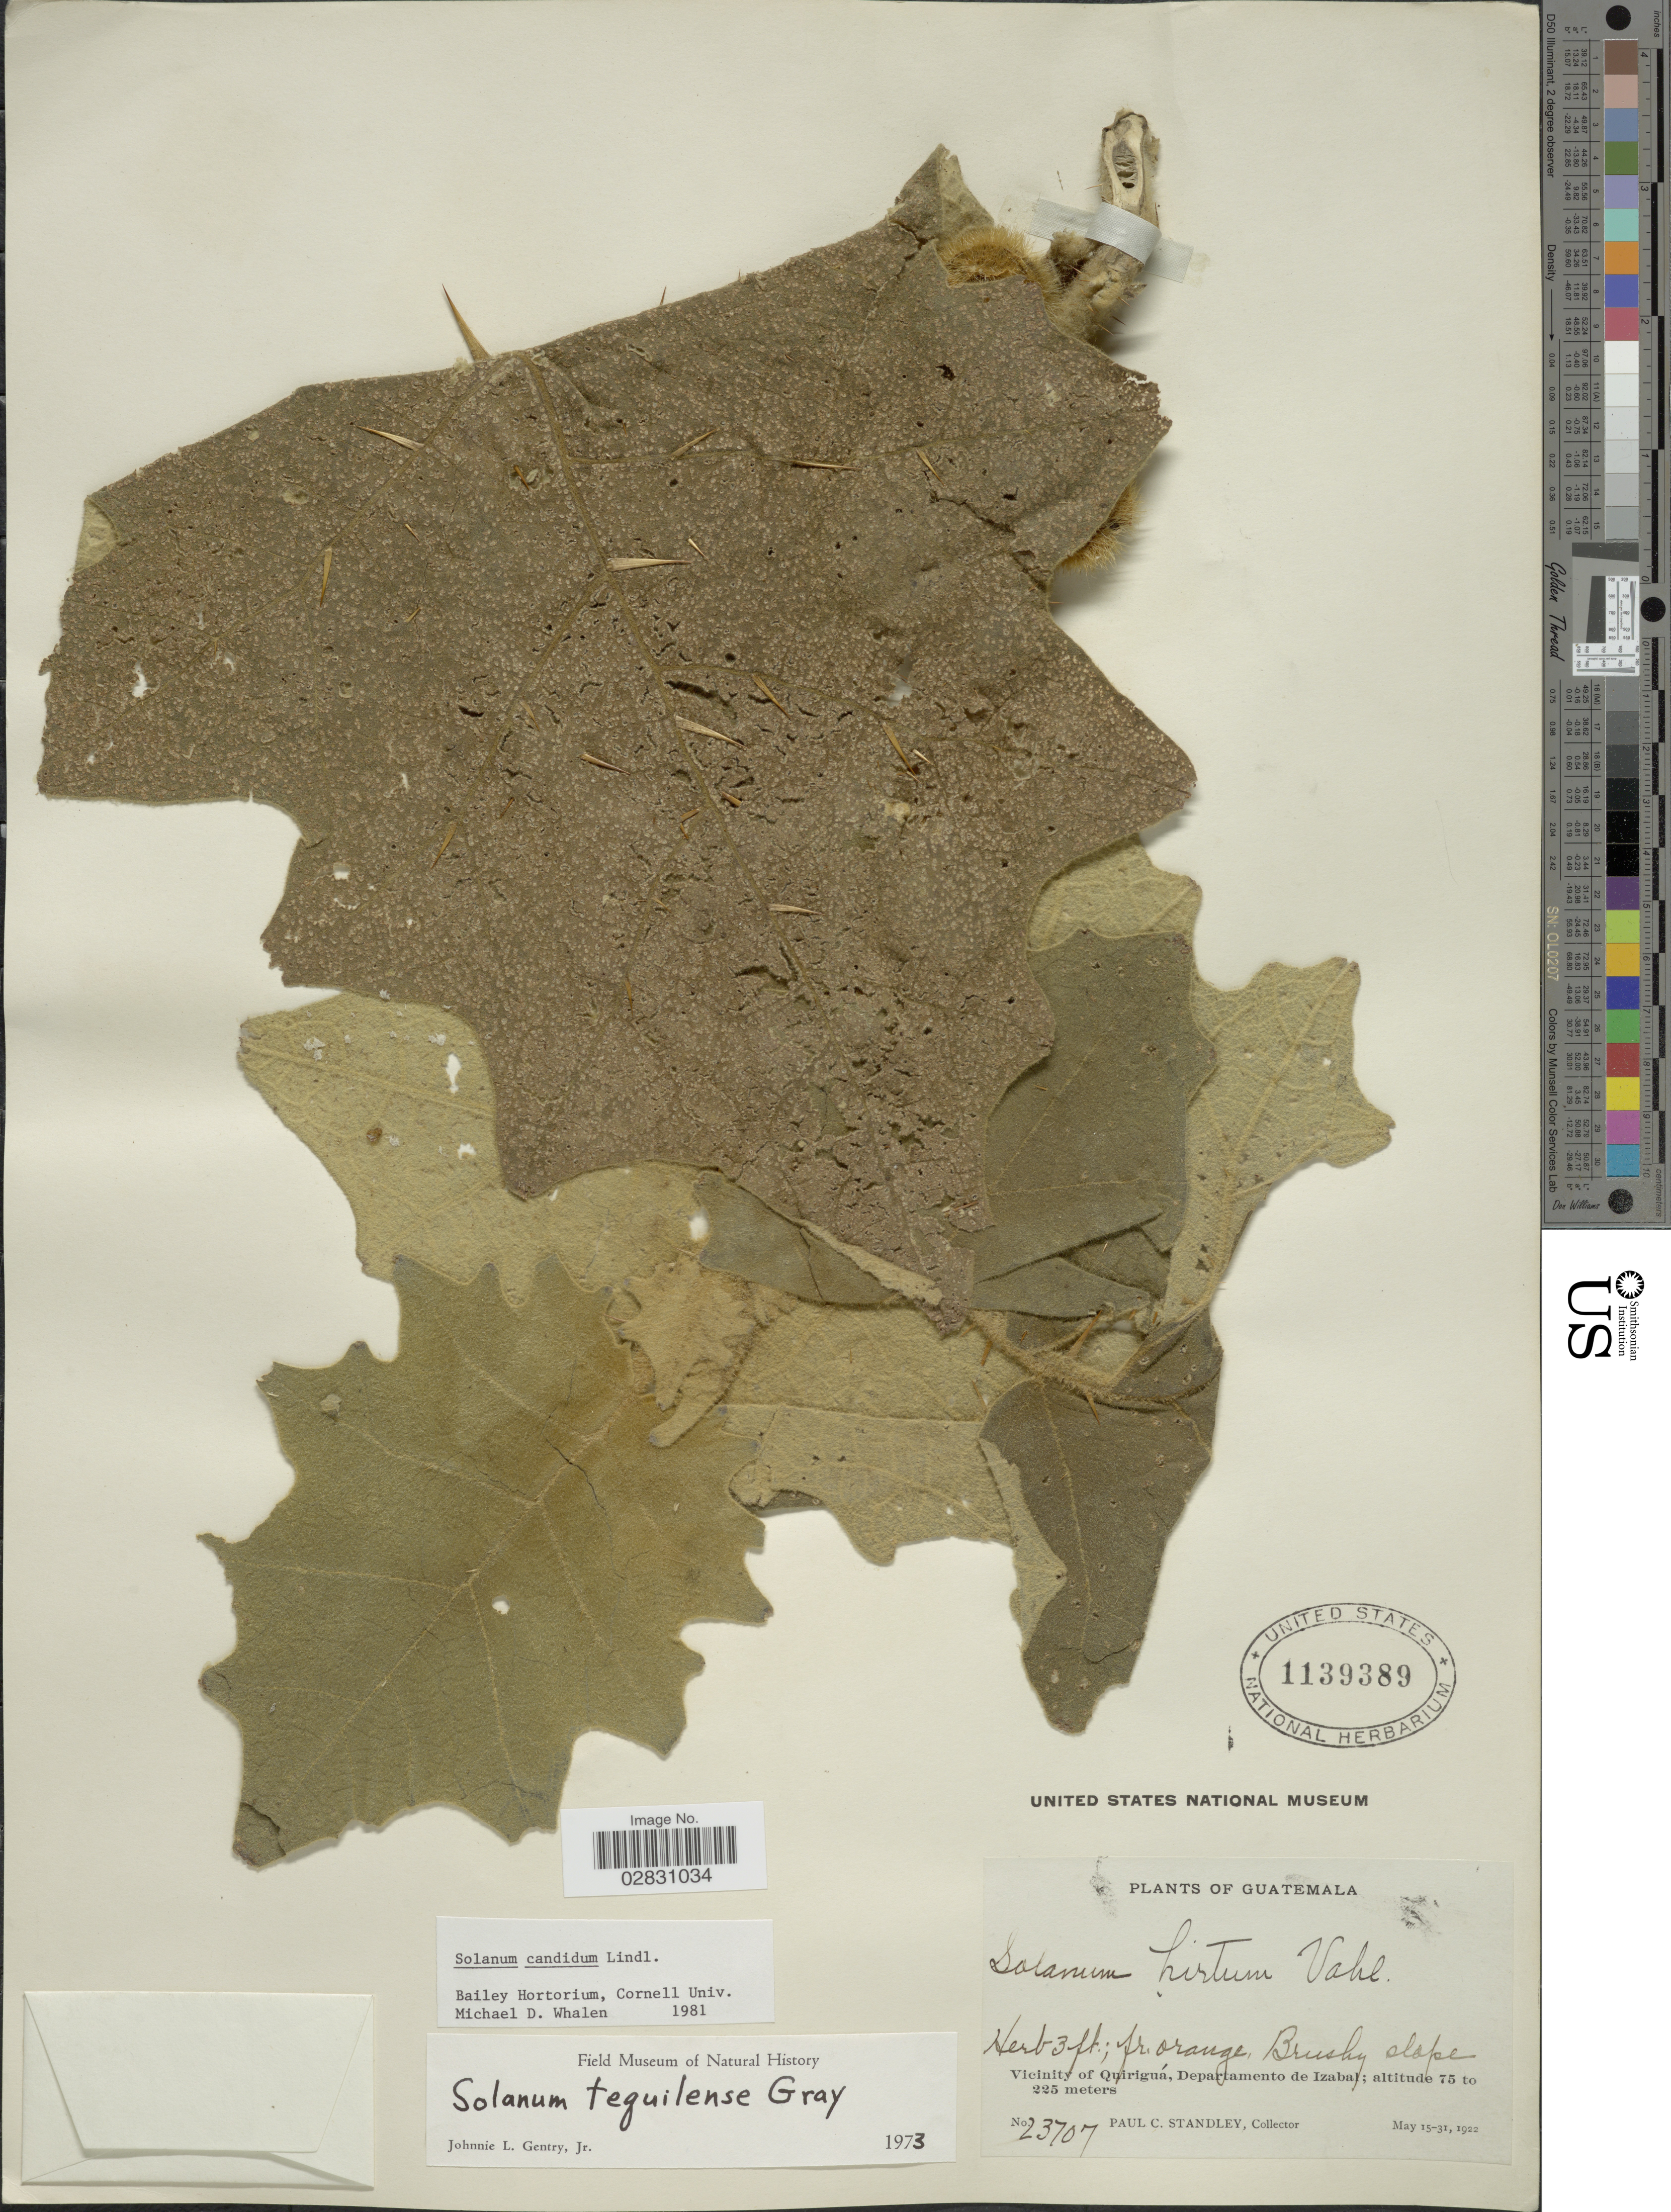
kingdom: Plantae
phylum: Tracheophyta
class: Magnoliopsida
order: Solanales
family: Solanaceae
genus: Solanum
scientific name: Solanum candidum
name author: Lindl.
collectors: P. C. Standley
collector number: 23707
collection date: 1922-05-15/1922-05-31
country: Guatemala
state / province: Izabal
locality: Vicinity of Quiriguá, Departamento de Izabal.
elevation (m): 75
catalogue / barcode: US 1139389